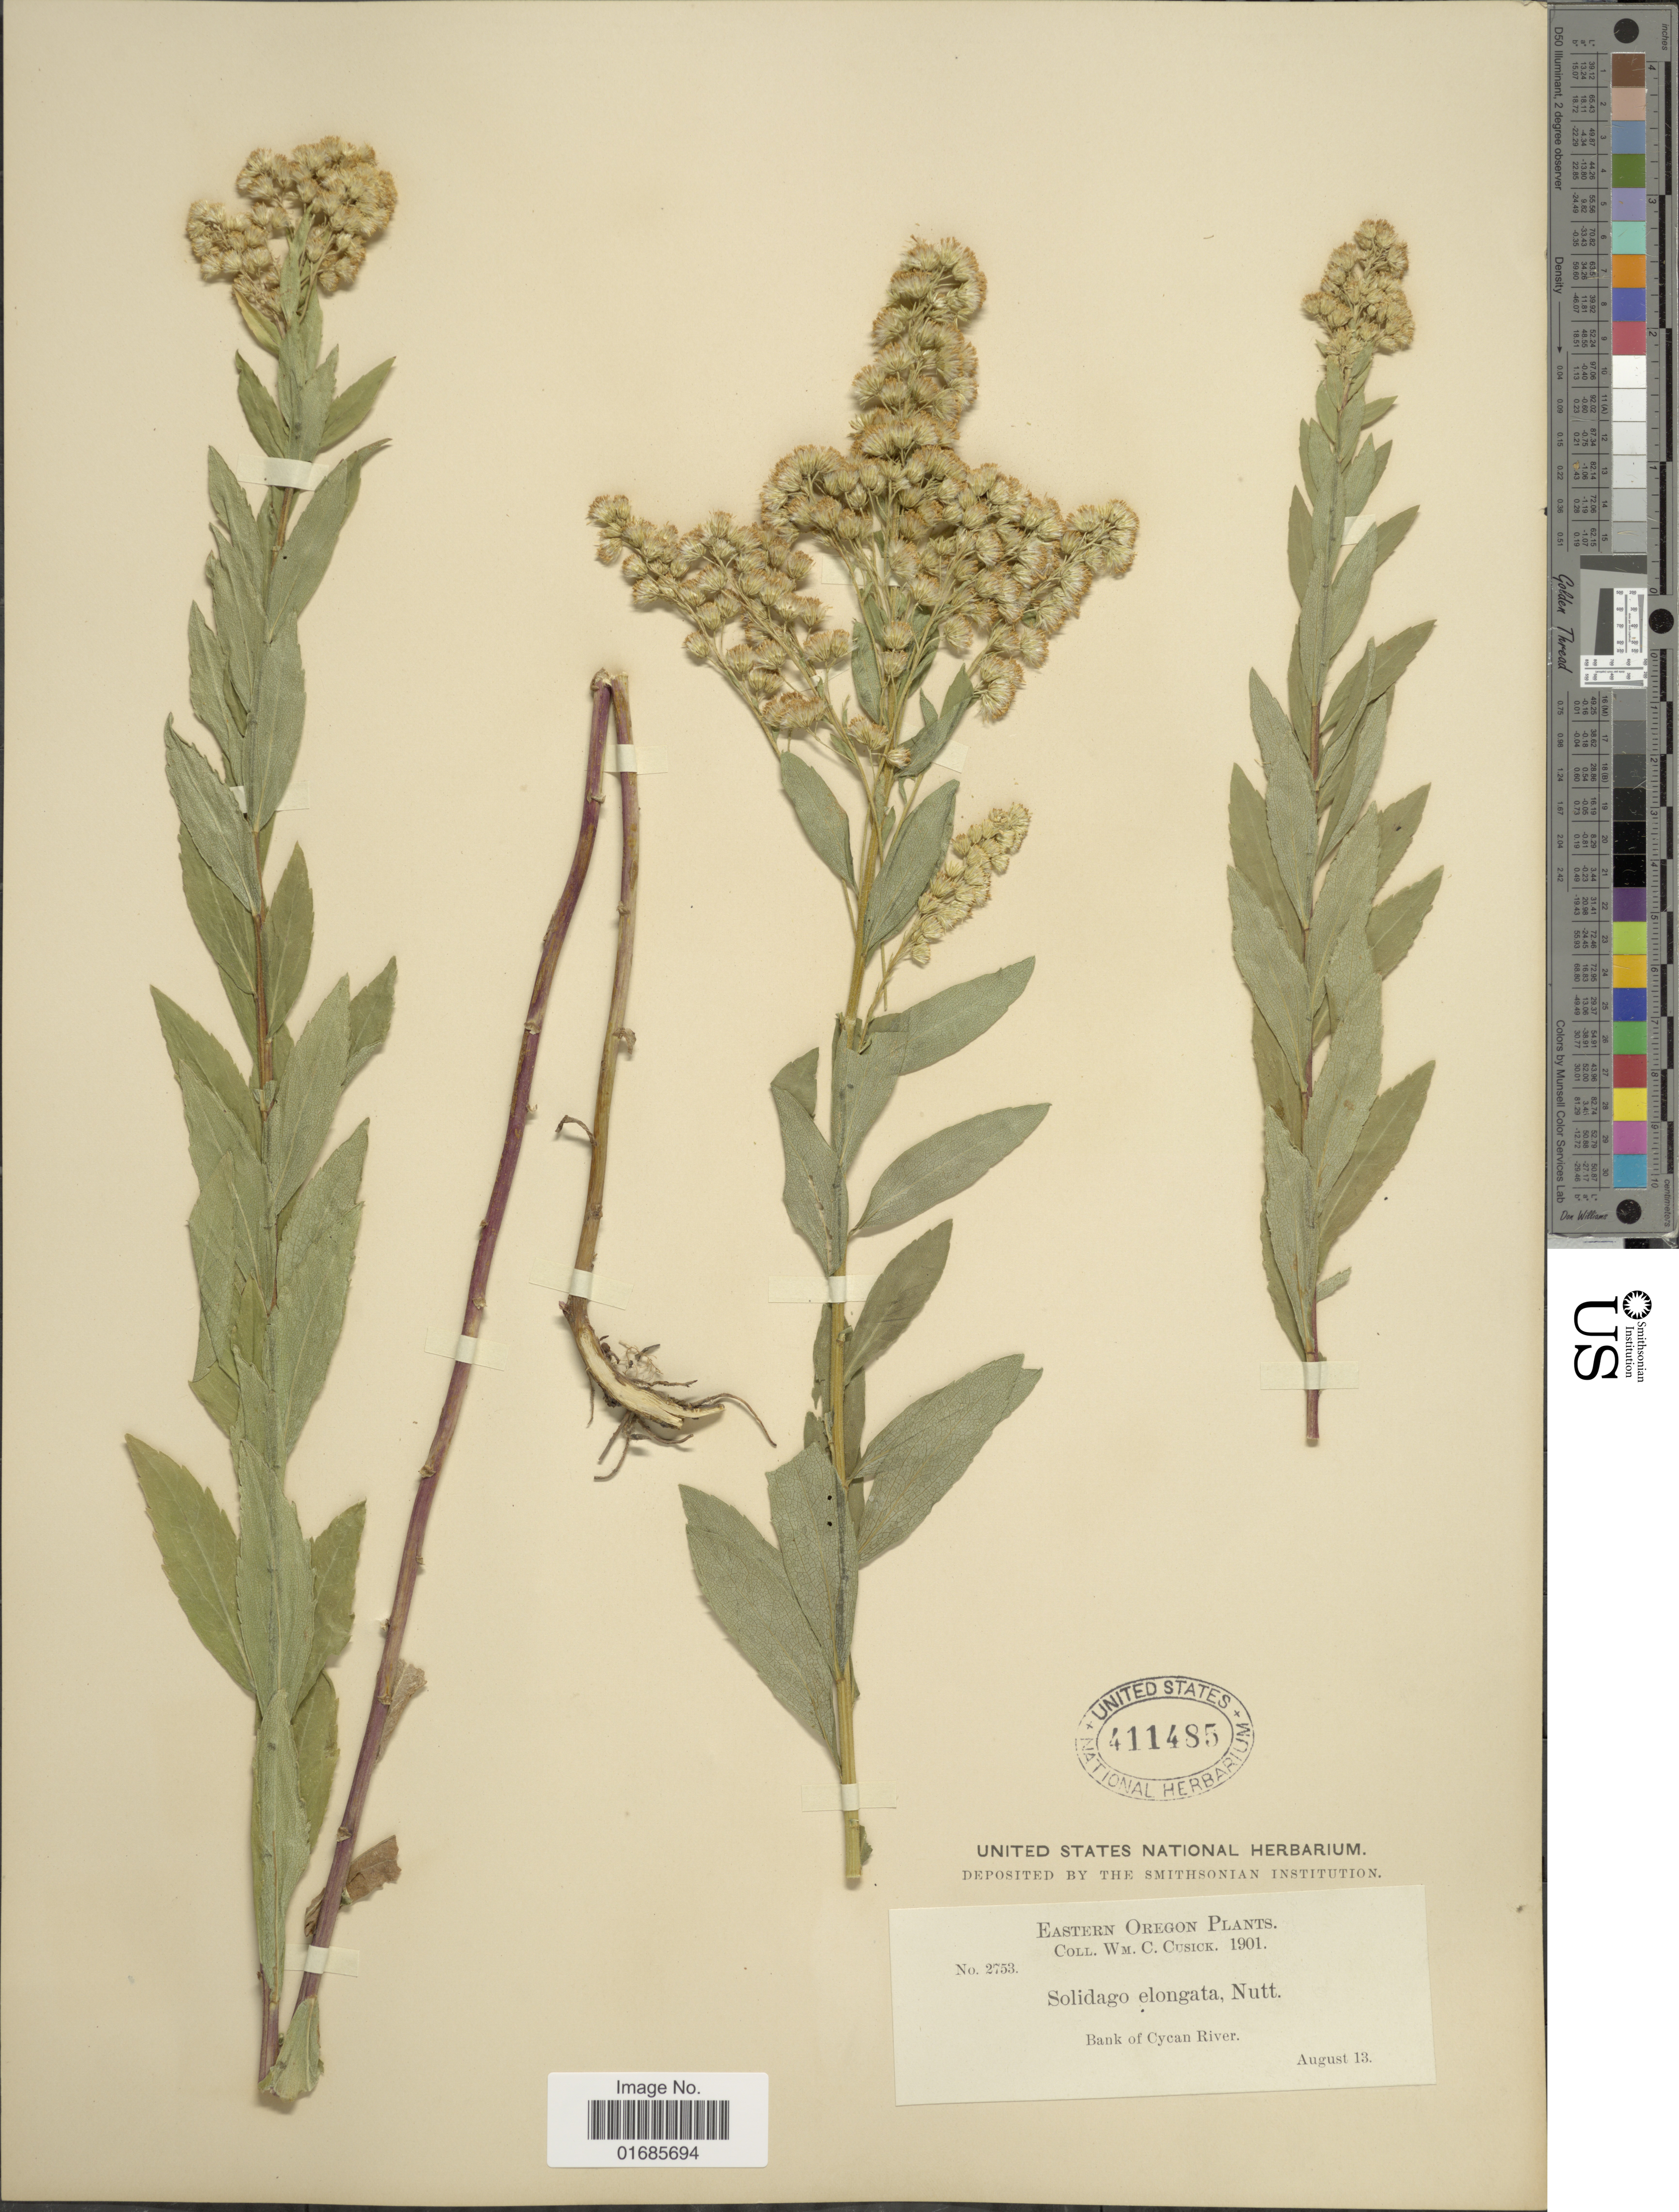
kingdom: Plantae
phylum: Tracheophyta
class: Magnoliopsida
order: Asterales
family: Asteraceae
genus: Solidago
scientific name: Solidago canadensis var. salebrosa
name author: (Piper) M.E. Jones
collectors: W. C. Cusick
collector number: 2753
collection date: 1901-08-13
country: United States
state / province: Oregon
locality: Eastern Oregon, Bank of Cycan River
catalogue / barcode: US 411485